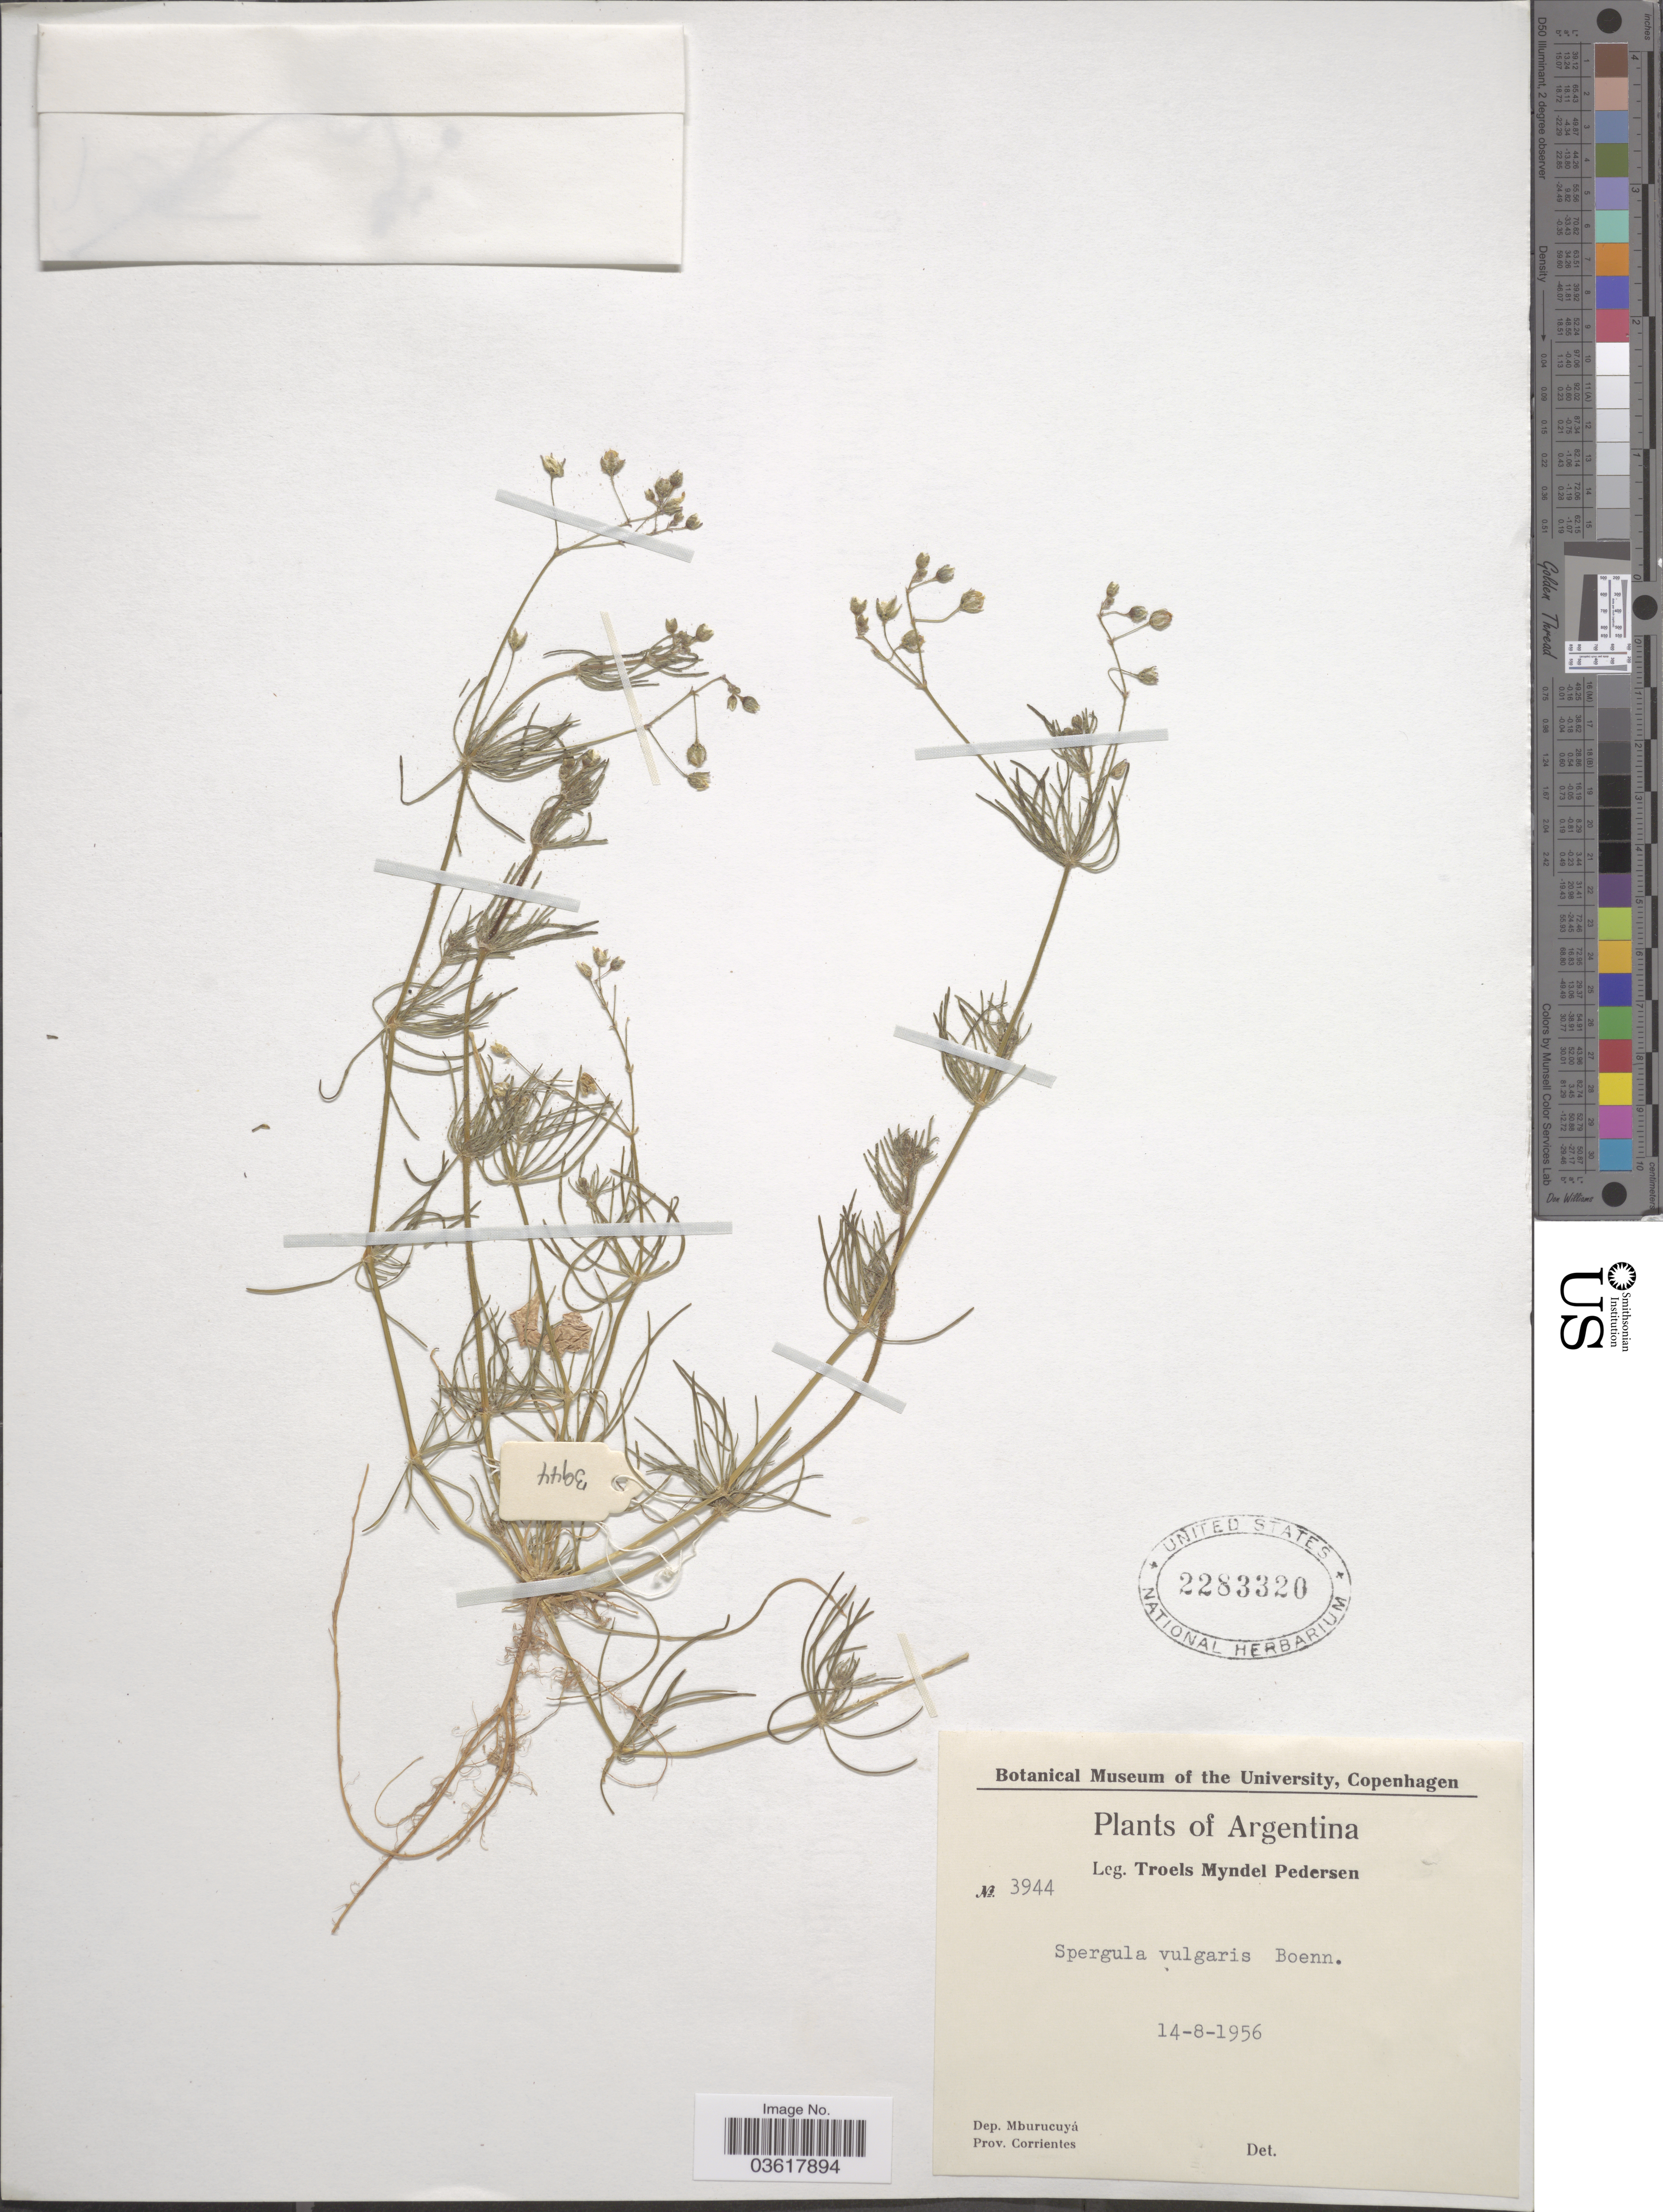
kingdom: Plantae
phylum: Tracheophyta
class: Magnoliopsida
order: Caryophyllales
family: Caryophyllaceae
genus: Spergula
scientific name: Spergula arvensis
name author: L.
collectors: T. Pederson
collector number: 3944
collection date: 1956-08-14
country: Argentina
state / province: Corrientes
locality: Dep. Mburucuyá.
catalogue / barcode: US 2283320